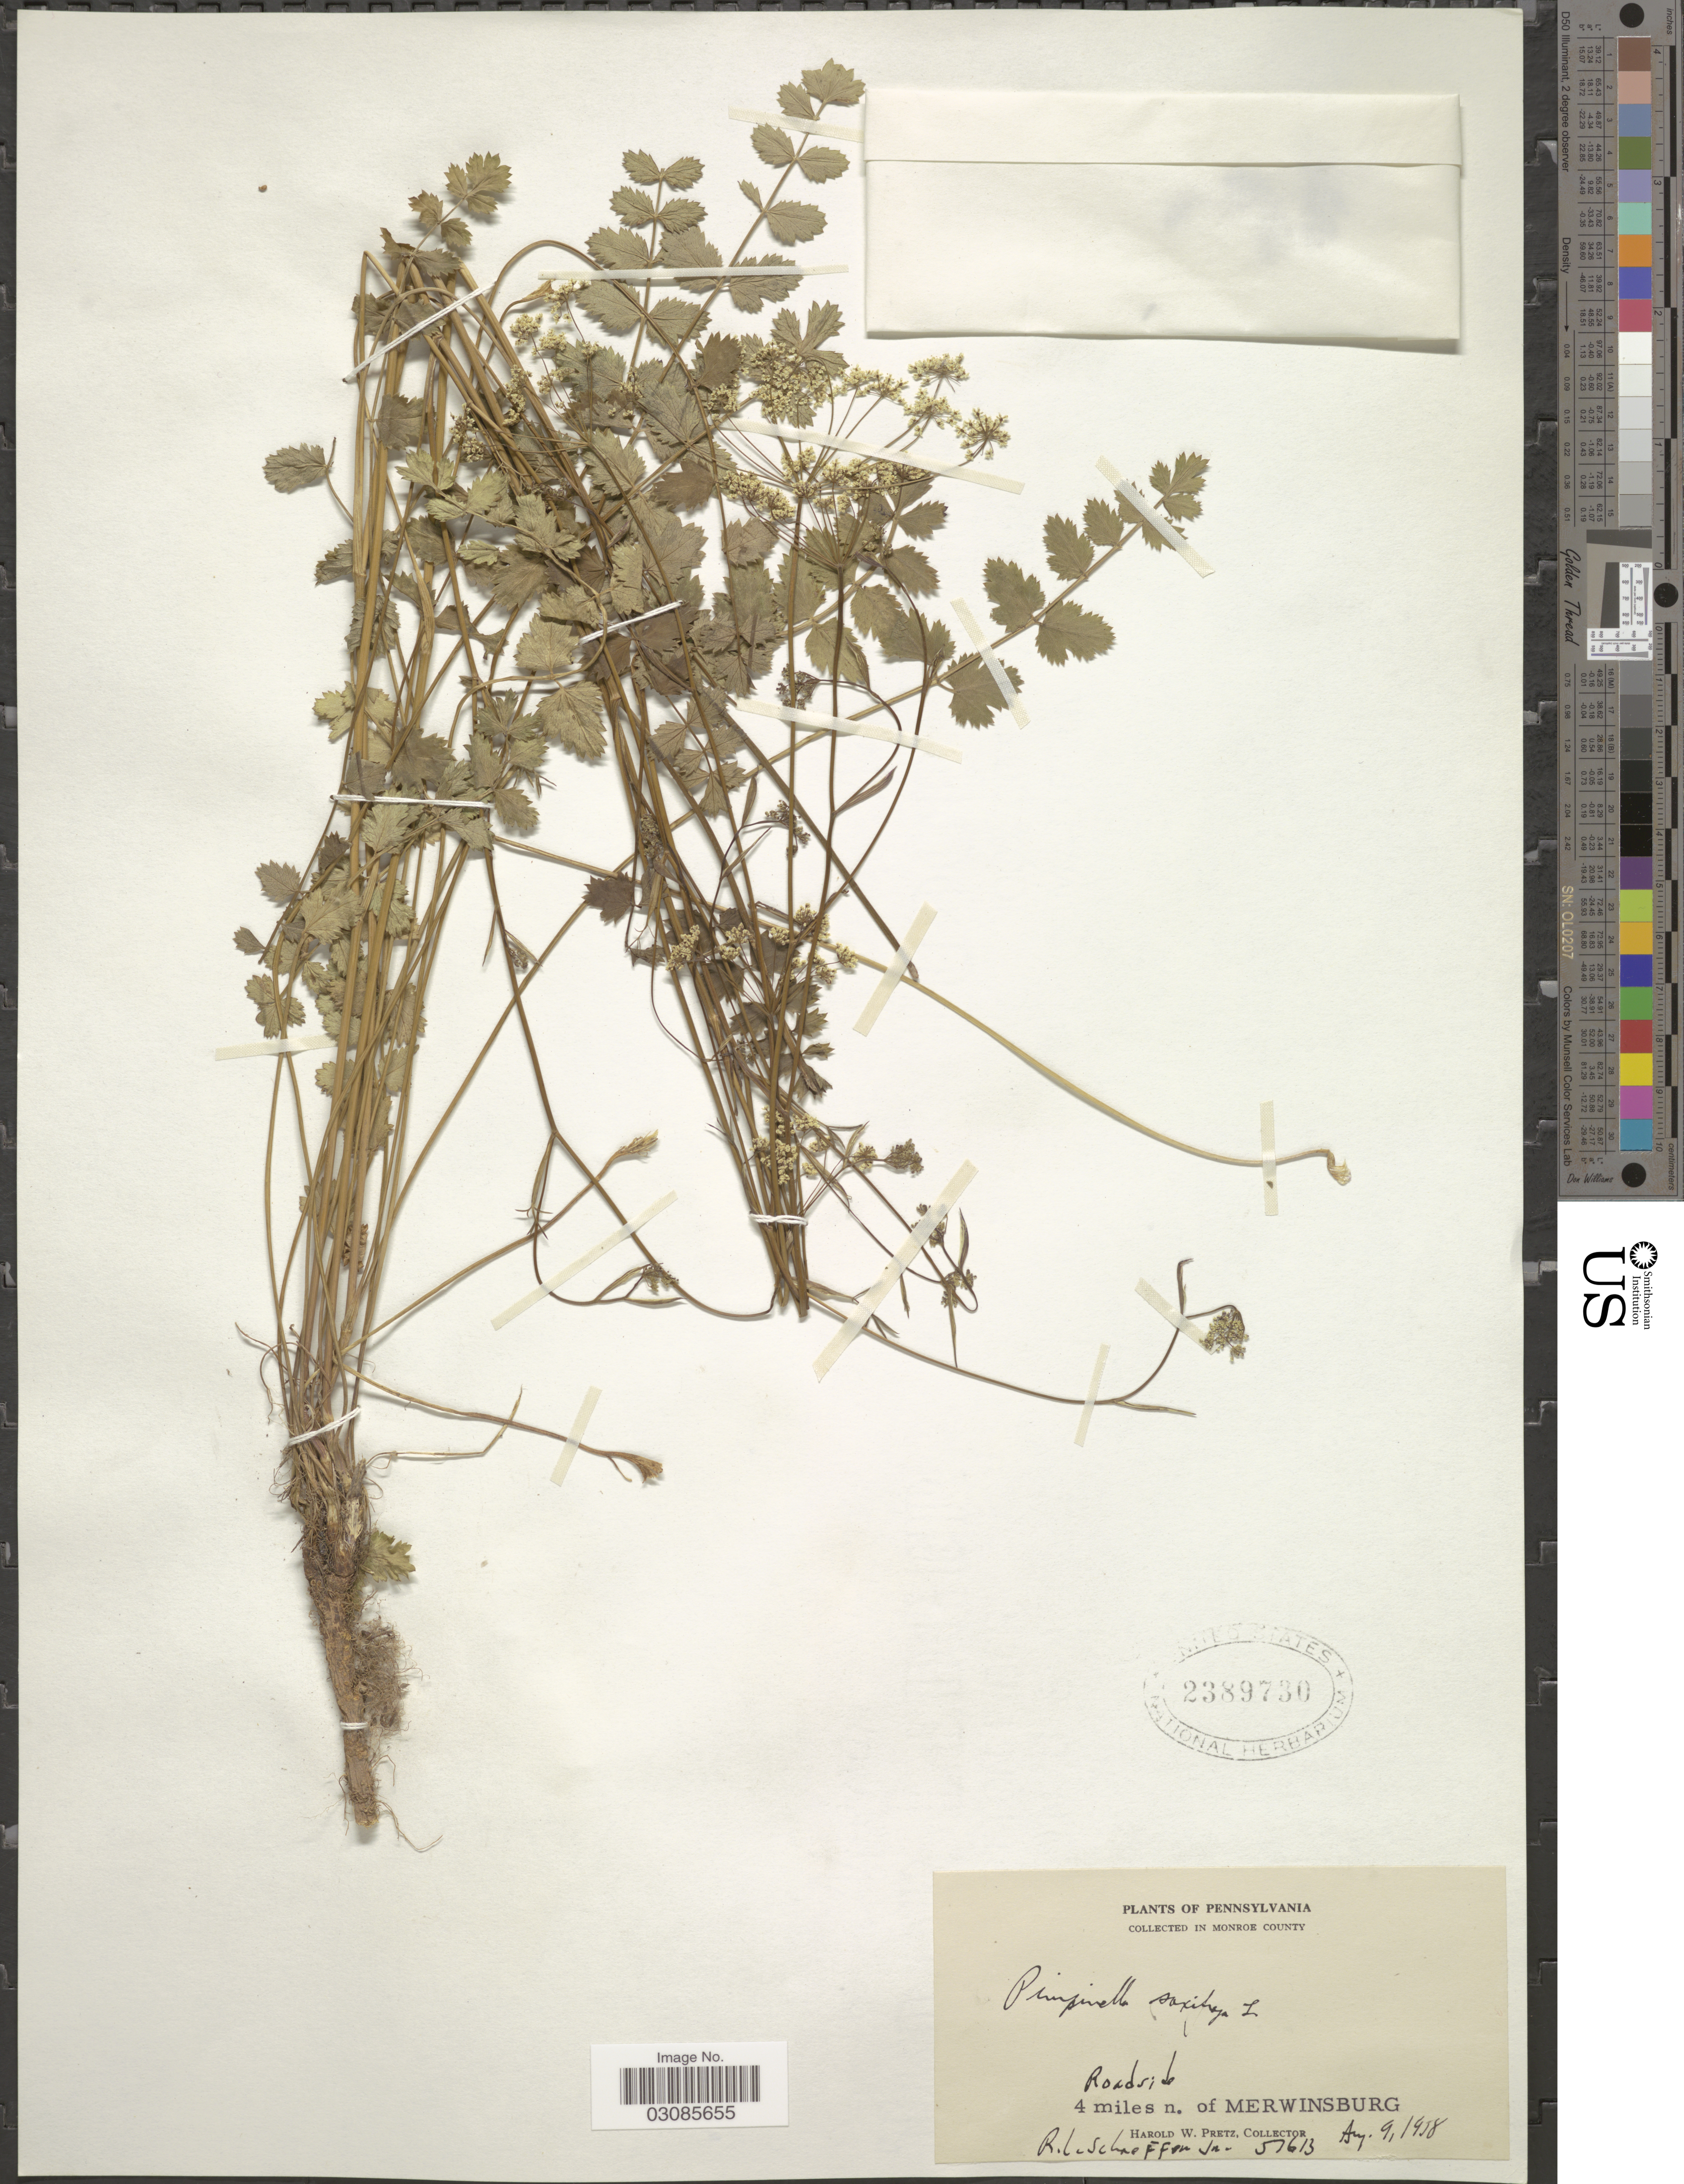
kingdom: Plantae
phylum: Tracheophyta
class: Magnoliopsida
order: Apiales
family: Apiaceae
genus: Pimpinella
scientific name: Pimpinella saxifraga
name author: L.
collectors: H. W. Pretz & R. L. Schaeffer Jr.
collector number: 57613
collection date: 1958-08-09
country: United States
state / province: Pennsylvania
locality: Monroe County. Roadside 4 miles n. of Merwinsburg.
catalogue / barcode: US 2389730